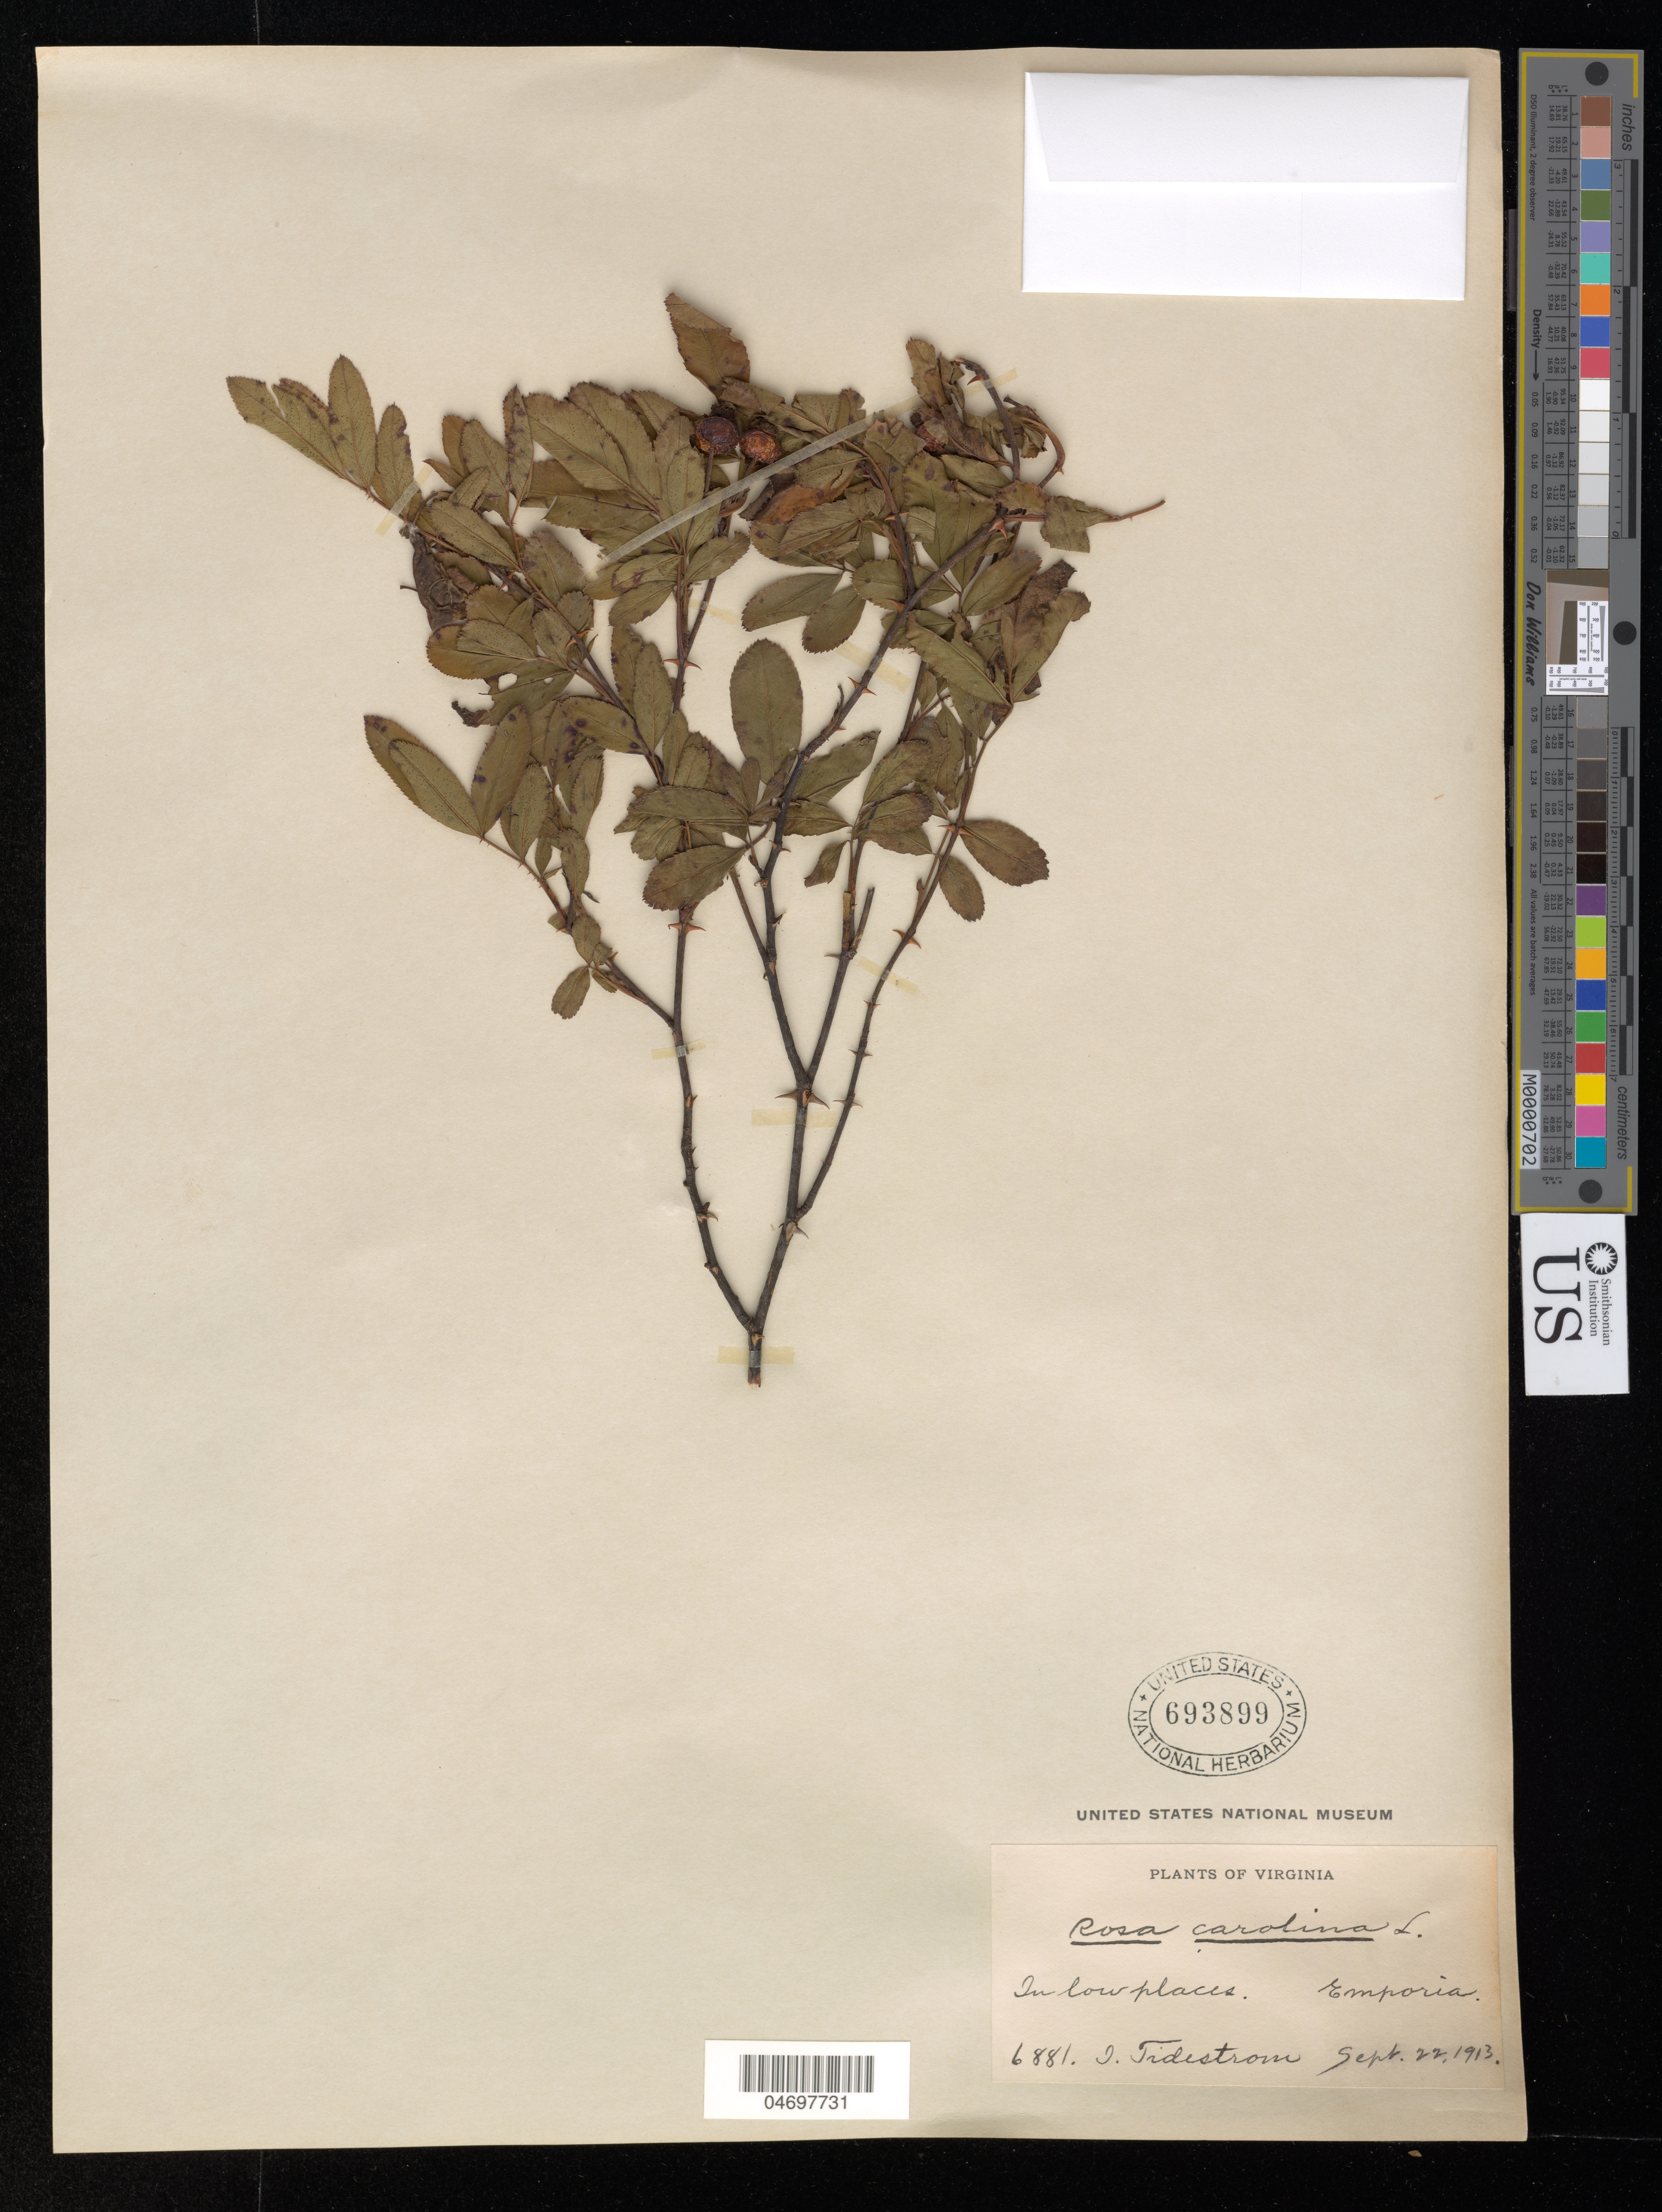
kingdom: Plantae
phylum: Tracheophyta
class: Magnoliopsida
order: Rosales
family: Rosaceae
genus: Rosa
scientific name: Rosa carolina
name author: L.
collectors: I. F. Tidestrom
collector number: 6881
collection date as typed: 22 Sep 1913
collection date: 1913-09-22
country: United States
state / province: Virginia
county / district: Greensville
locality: Emporia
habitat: In low places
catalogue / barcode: US 693899